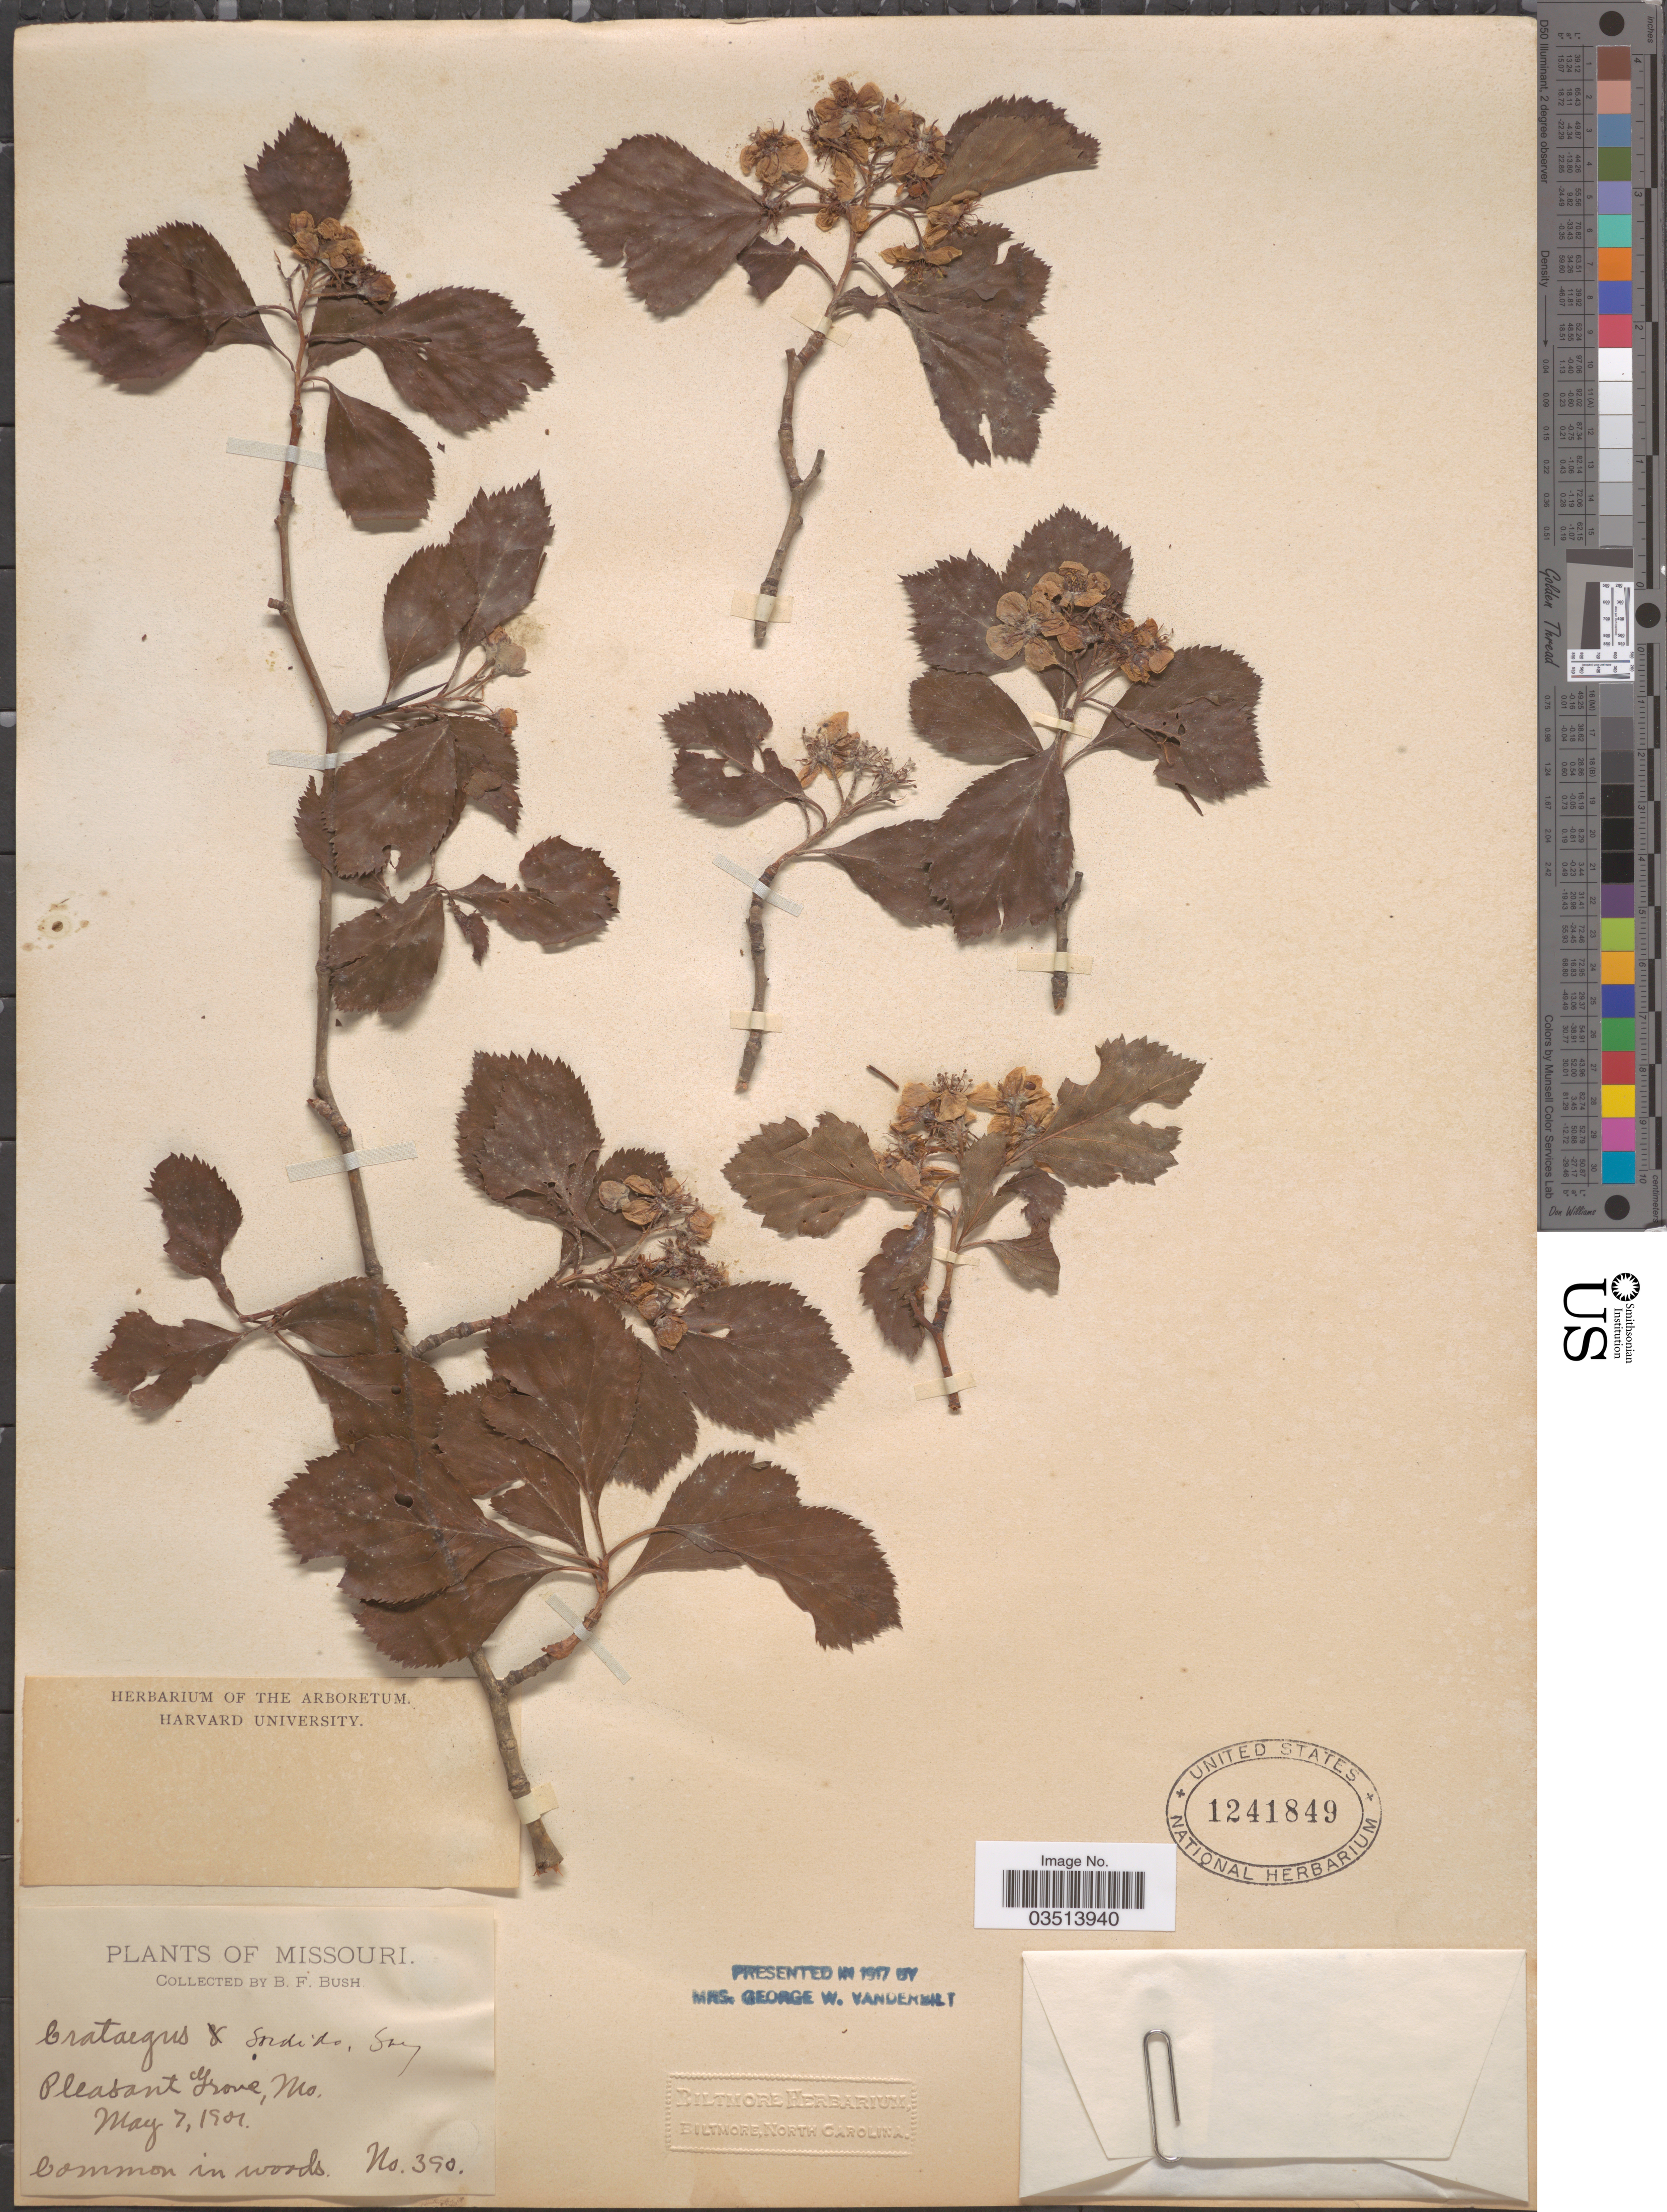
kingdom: Plantae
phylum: Tracheophyta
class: Magnoliopsida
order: Rosales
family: Rosaceae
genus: Crataegus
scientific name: Crataegus collina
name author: Chapm.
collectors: B. F. Bush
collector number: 390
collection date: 1901-05-07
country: United States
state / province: Missouri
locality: Pleasant Grove.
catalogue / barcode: US 1241849